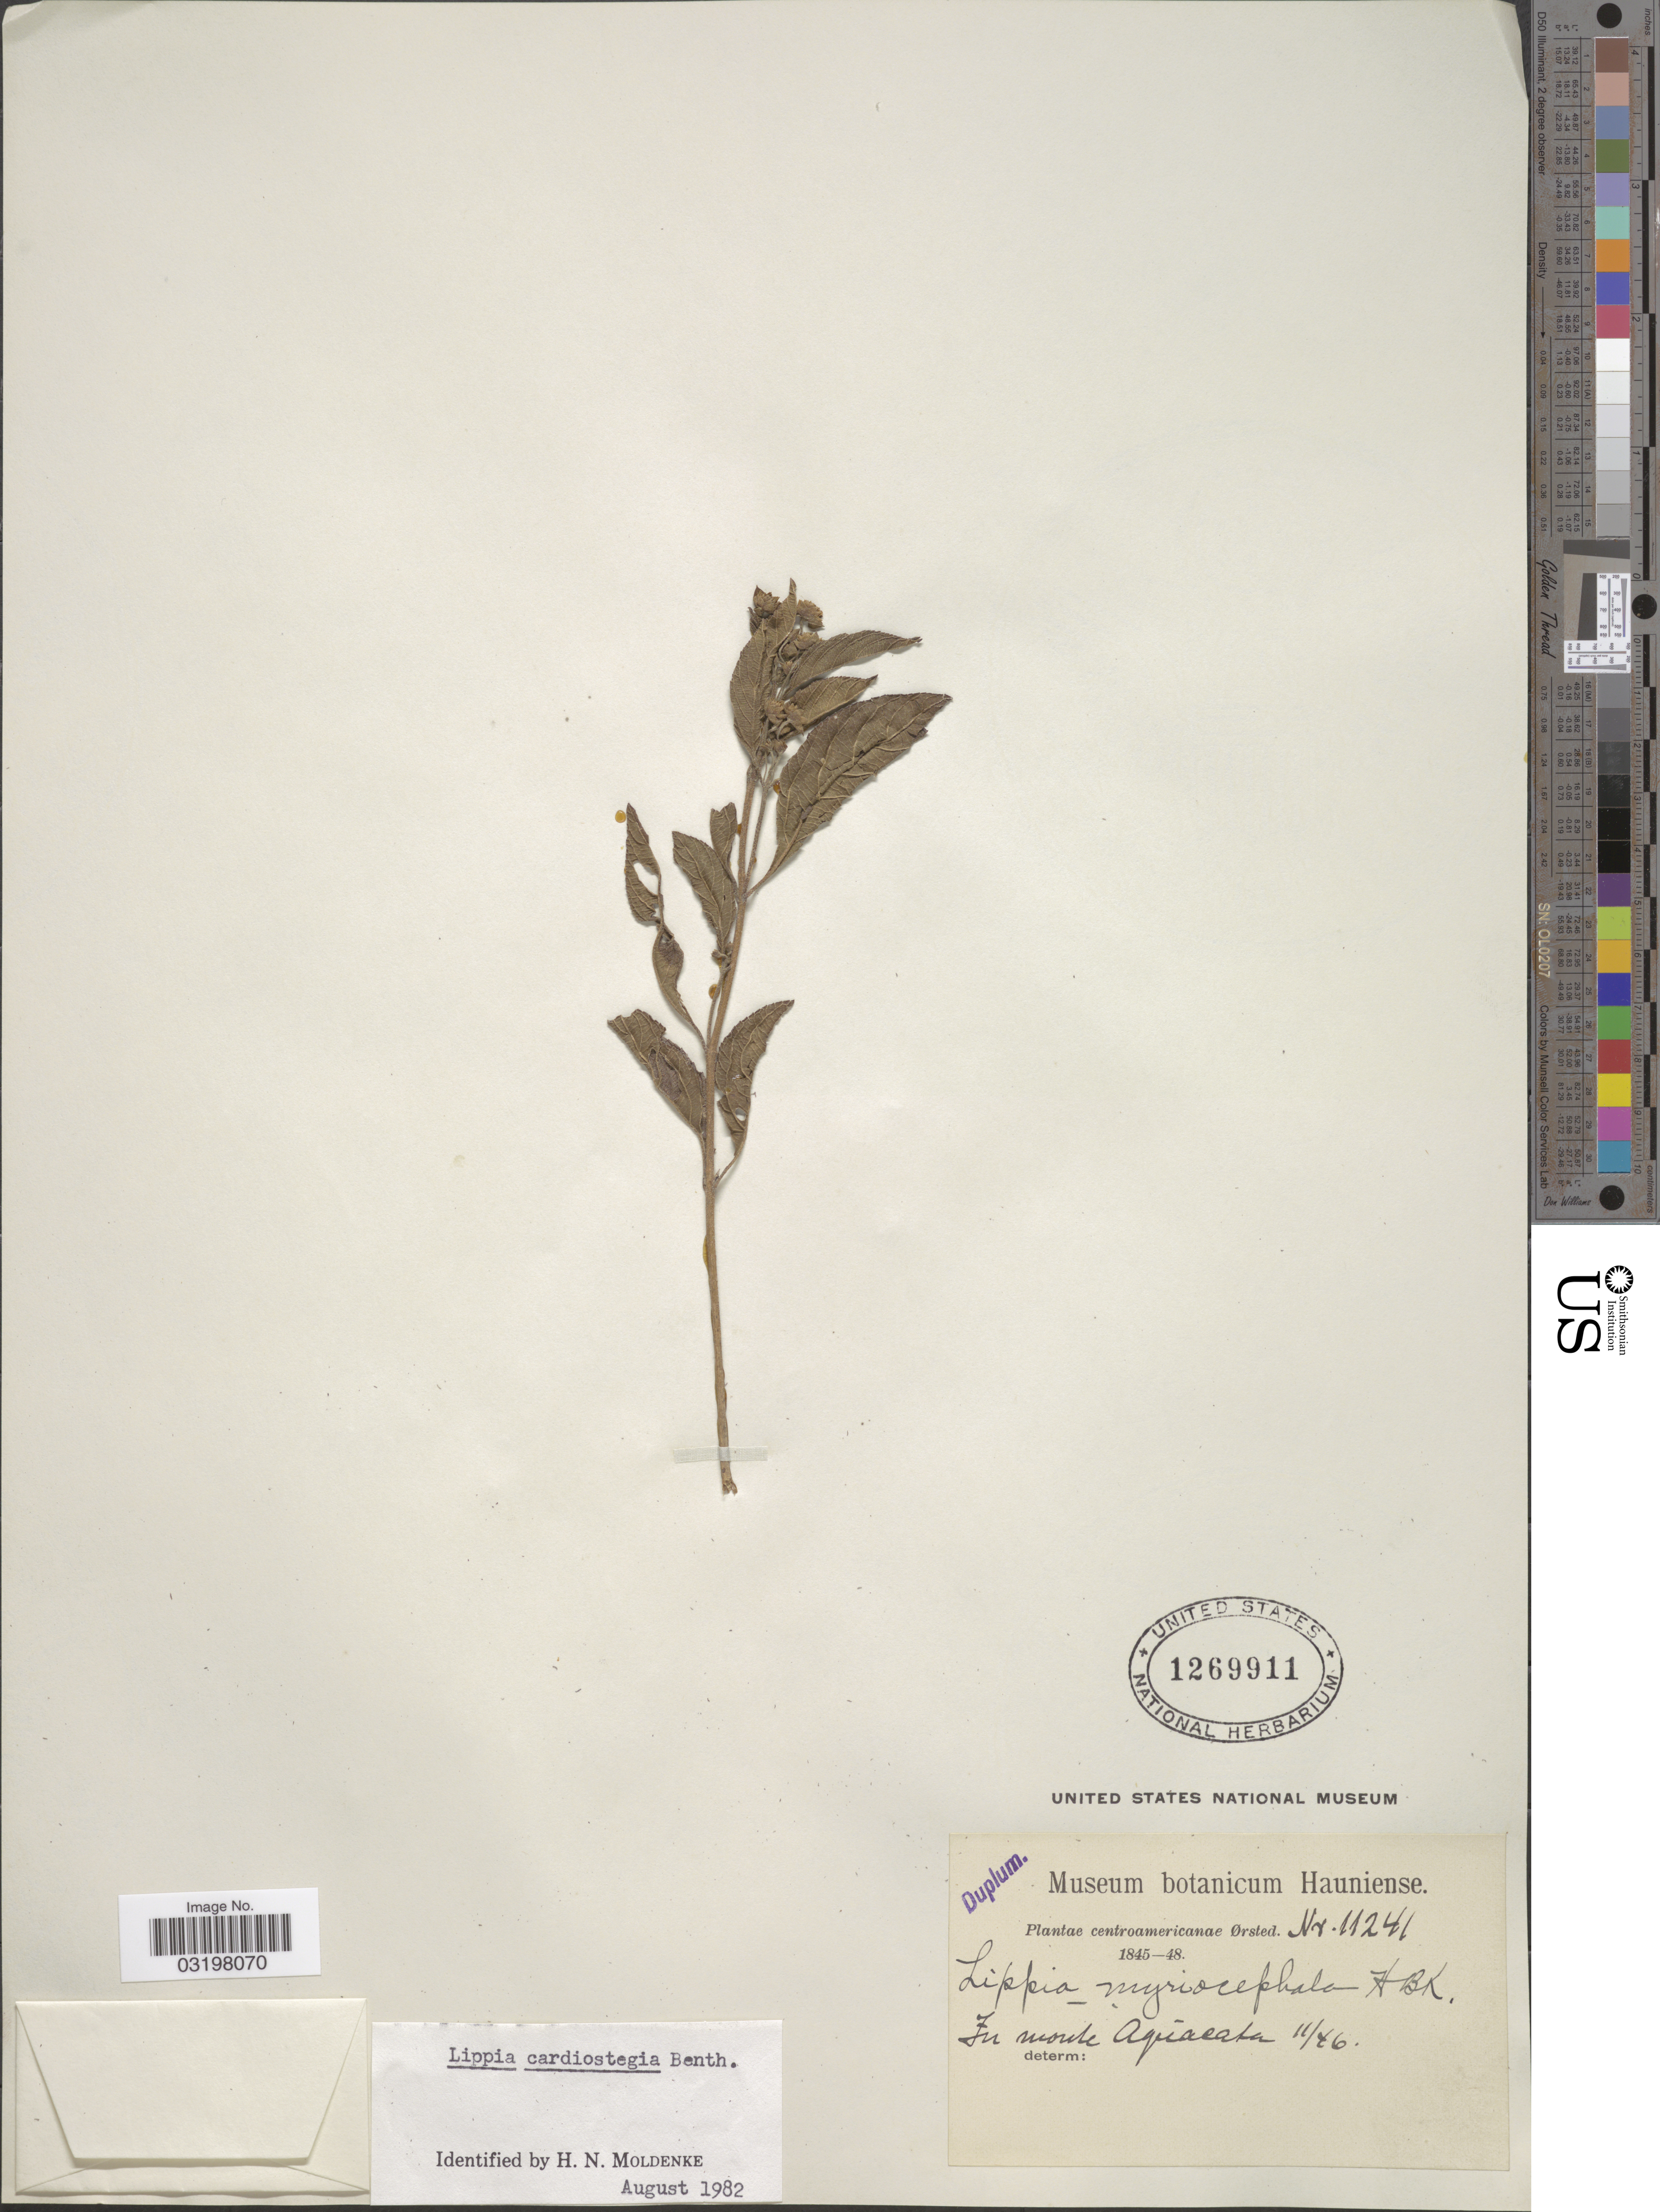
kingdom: Plantae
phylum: Tracheophyta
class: Magnoliopsida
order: Lamiales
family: Verbenaceae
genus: Lippia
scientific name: Lippia cardiostegia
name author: Benth.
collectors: Ørsted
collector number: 11241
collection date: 1846-11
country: Mexico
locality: In monte Aguacate.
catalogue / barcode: US 1269911